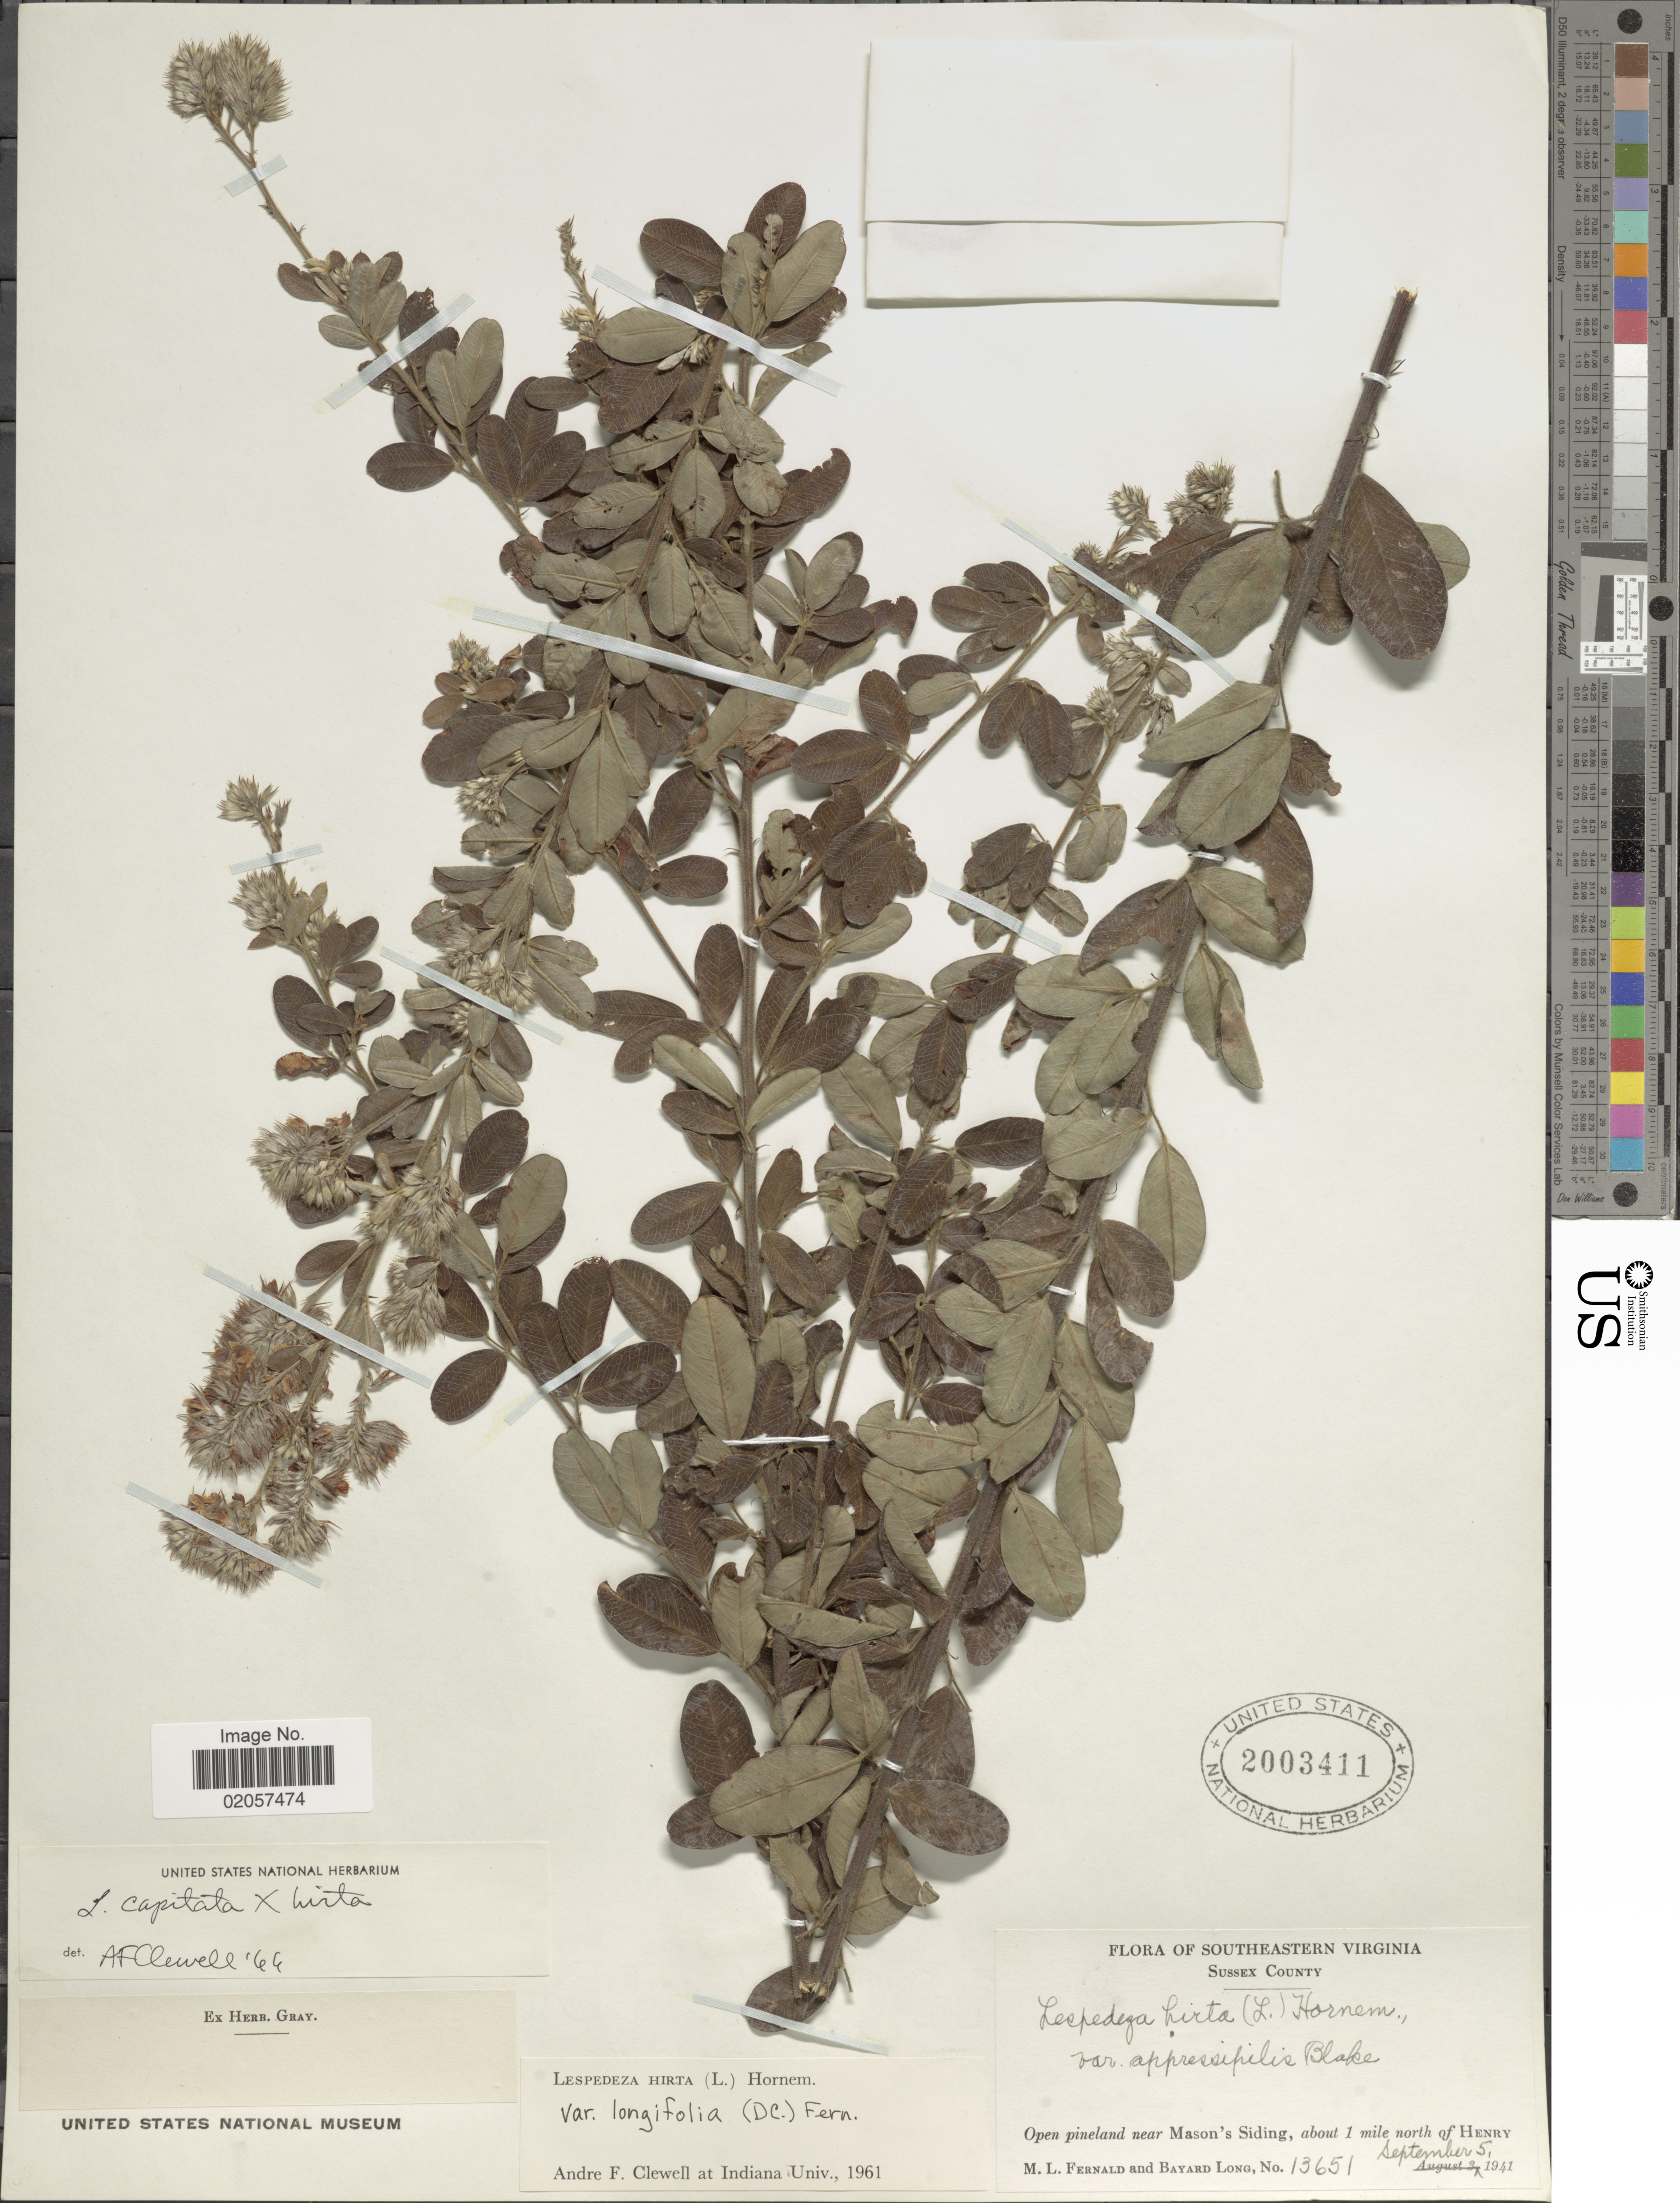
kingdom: Plantae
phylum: Tracheophyta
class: Magnoliopsida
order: Fabales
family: Fabaceae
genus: Lespedeza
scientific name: Lespedeza capitata x L. hirta (L.) Hornem.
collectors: M. L. Fernald & B. Long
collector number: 13651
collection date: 1941-09-05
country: United States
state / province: Virginia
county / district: Sussex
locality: Southeastern Virginia. Sussex County, Open pineland neas Mason's Siding, about 1 mile north of Henry.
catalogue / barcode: US 2003411